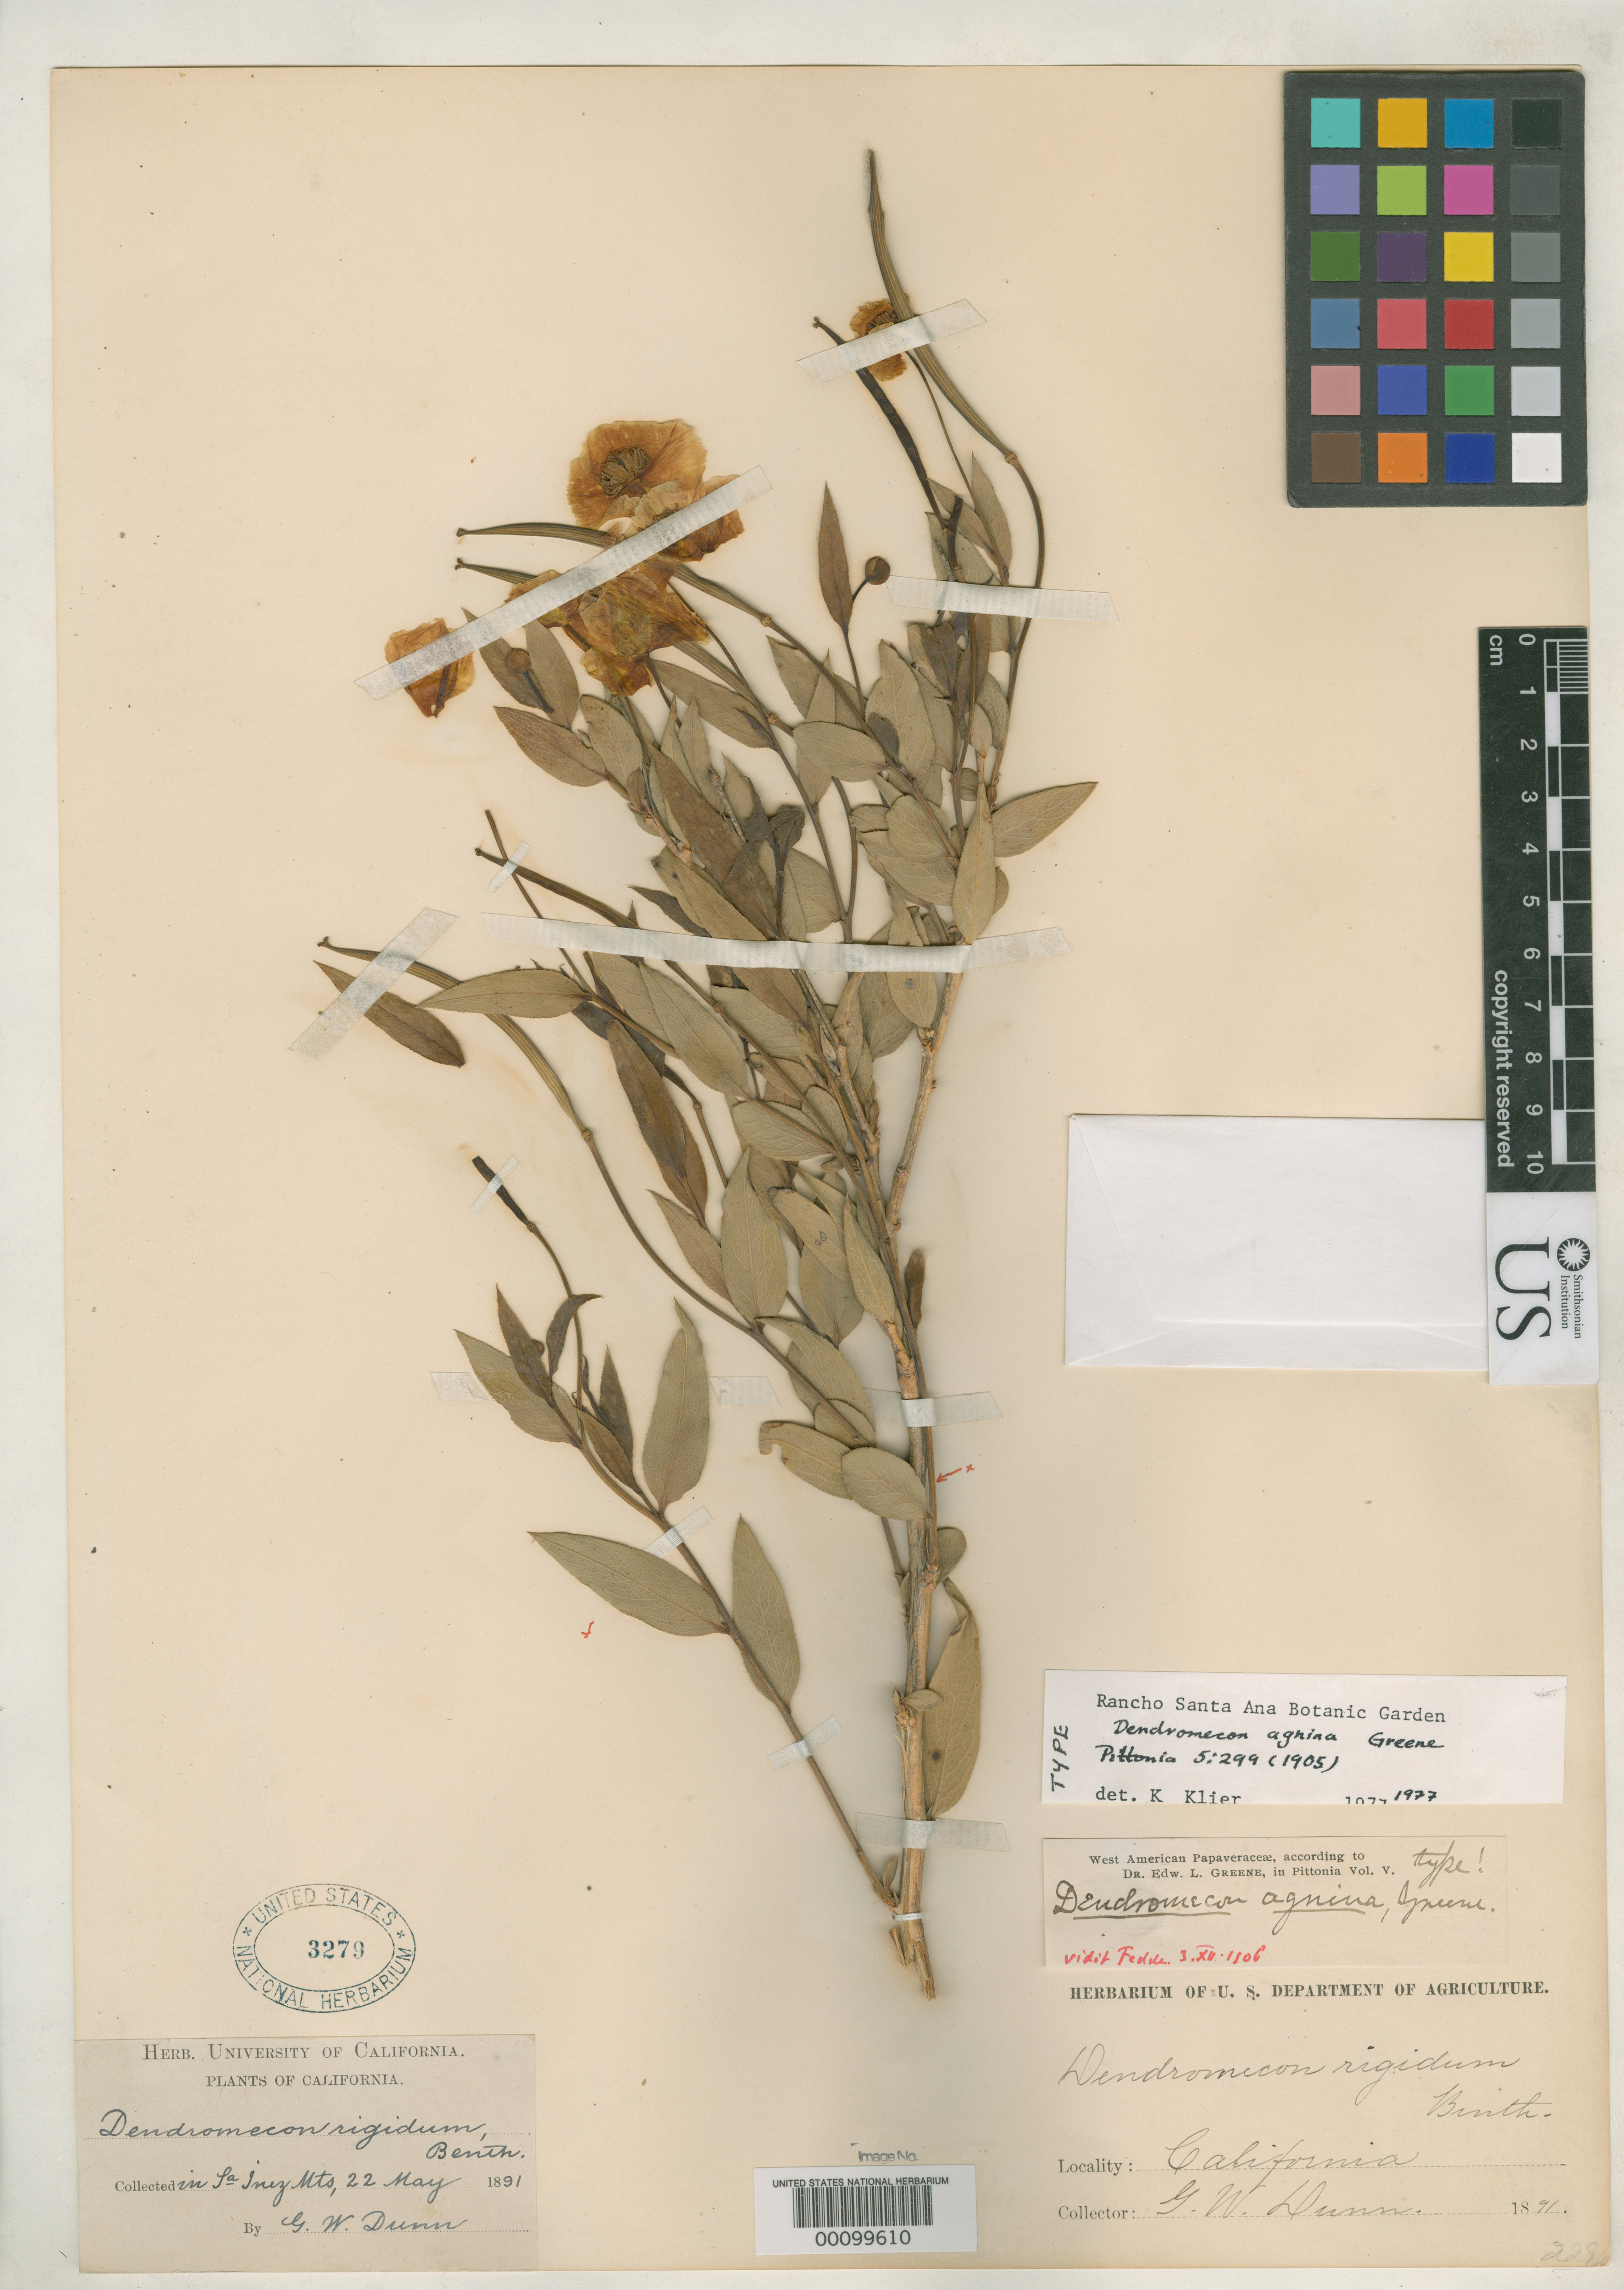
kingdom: Plantae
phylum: Tracheophyta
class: Magnoliopsida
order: Ranunculales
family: Papaveraceae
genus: Dendromecon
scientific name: Dendromecon agnina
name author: Greene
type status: Holotype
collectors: G. W.Dunn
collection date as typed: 22 May 1891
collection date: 1891-05-22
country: United States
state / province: California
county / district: Santa Barbara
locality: Santa Inez Mts., behind Santa Barbara.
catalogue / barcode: US 3279